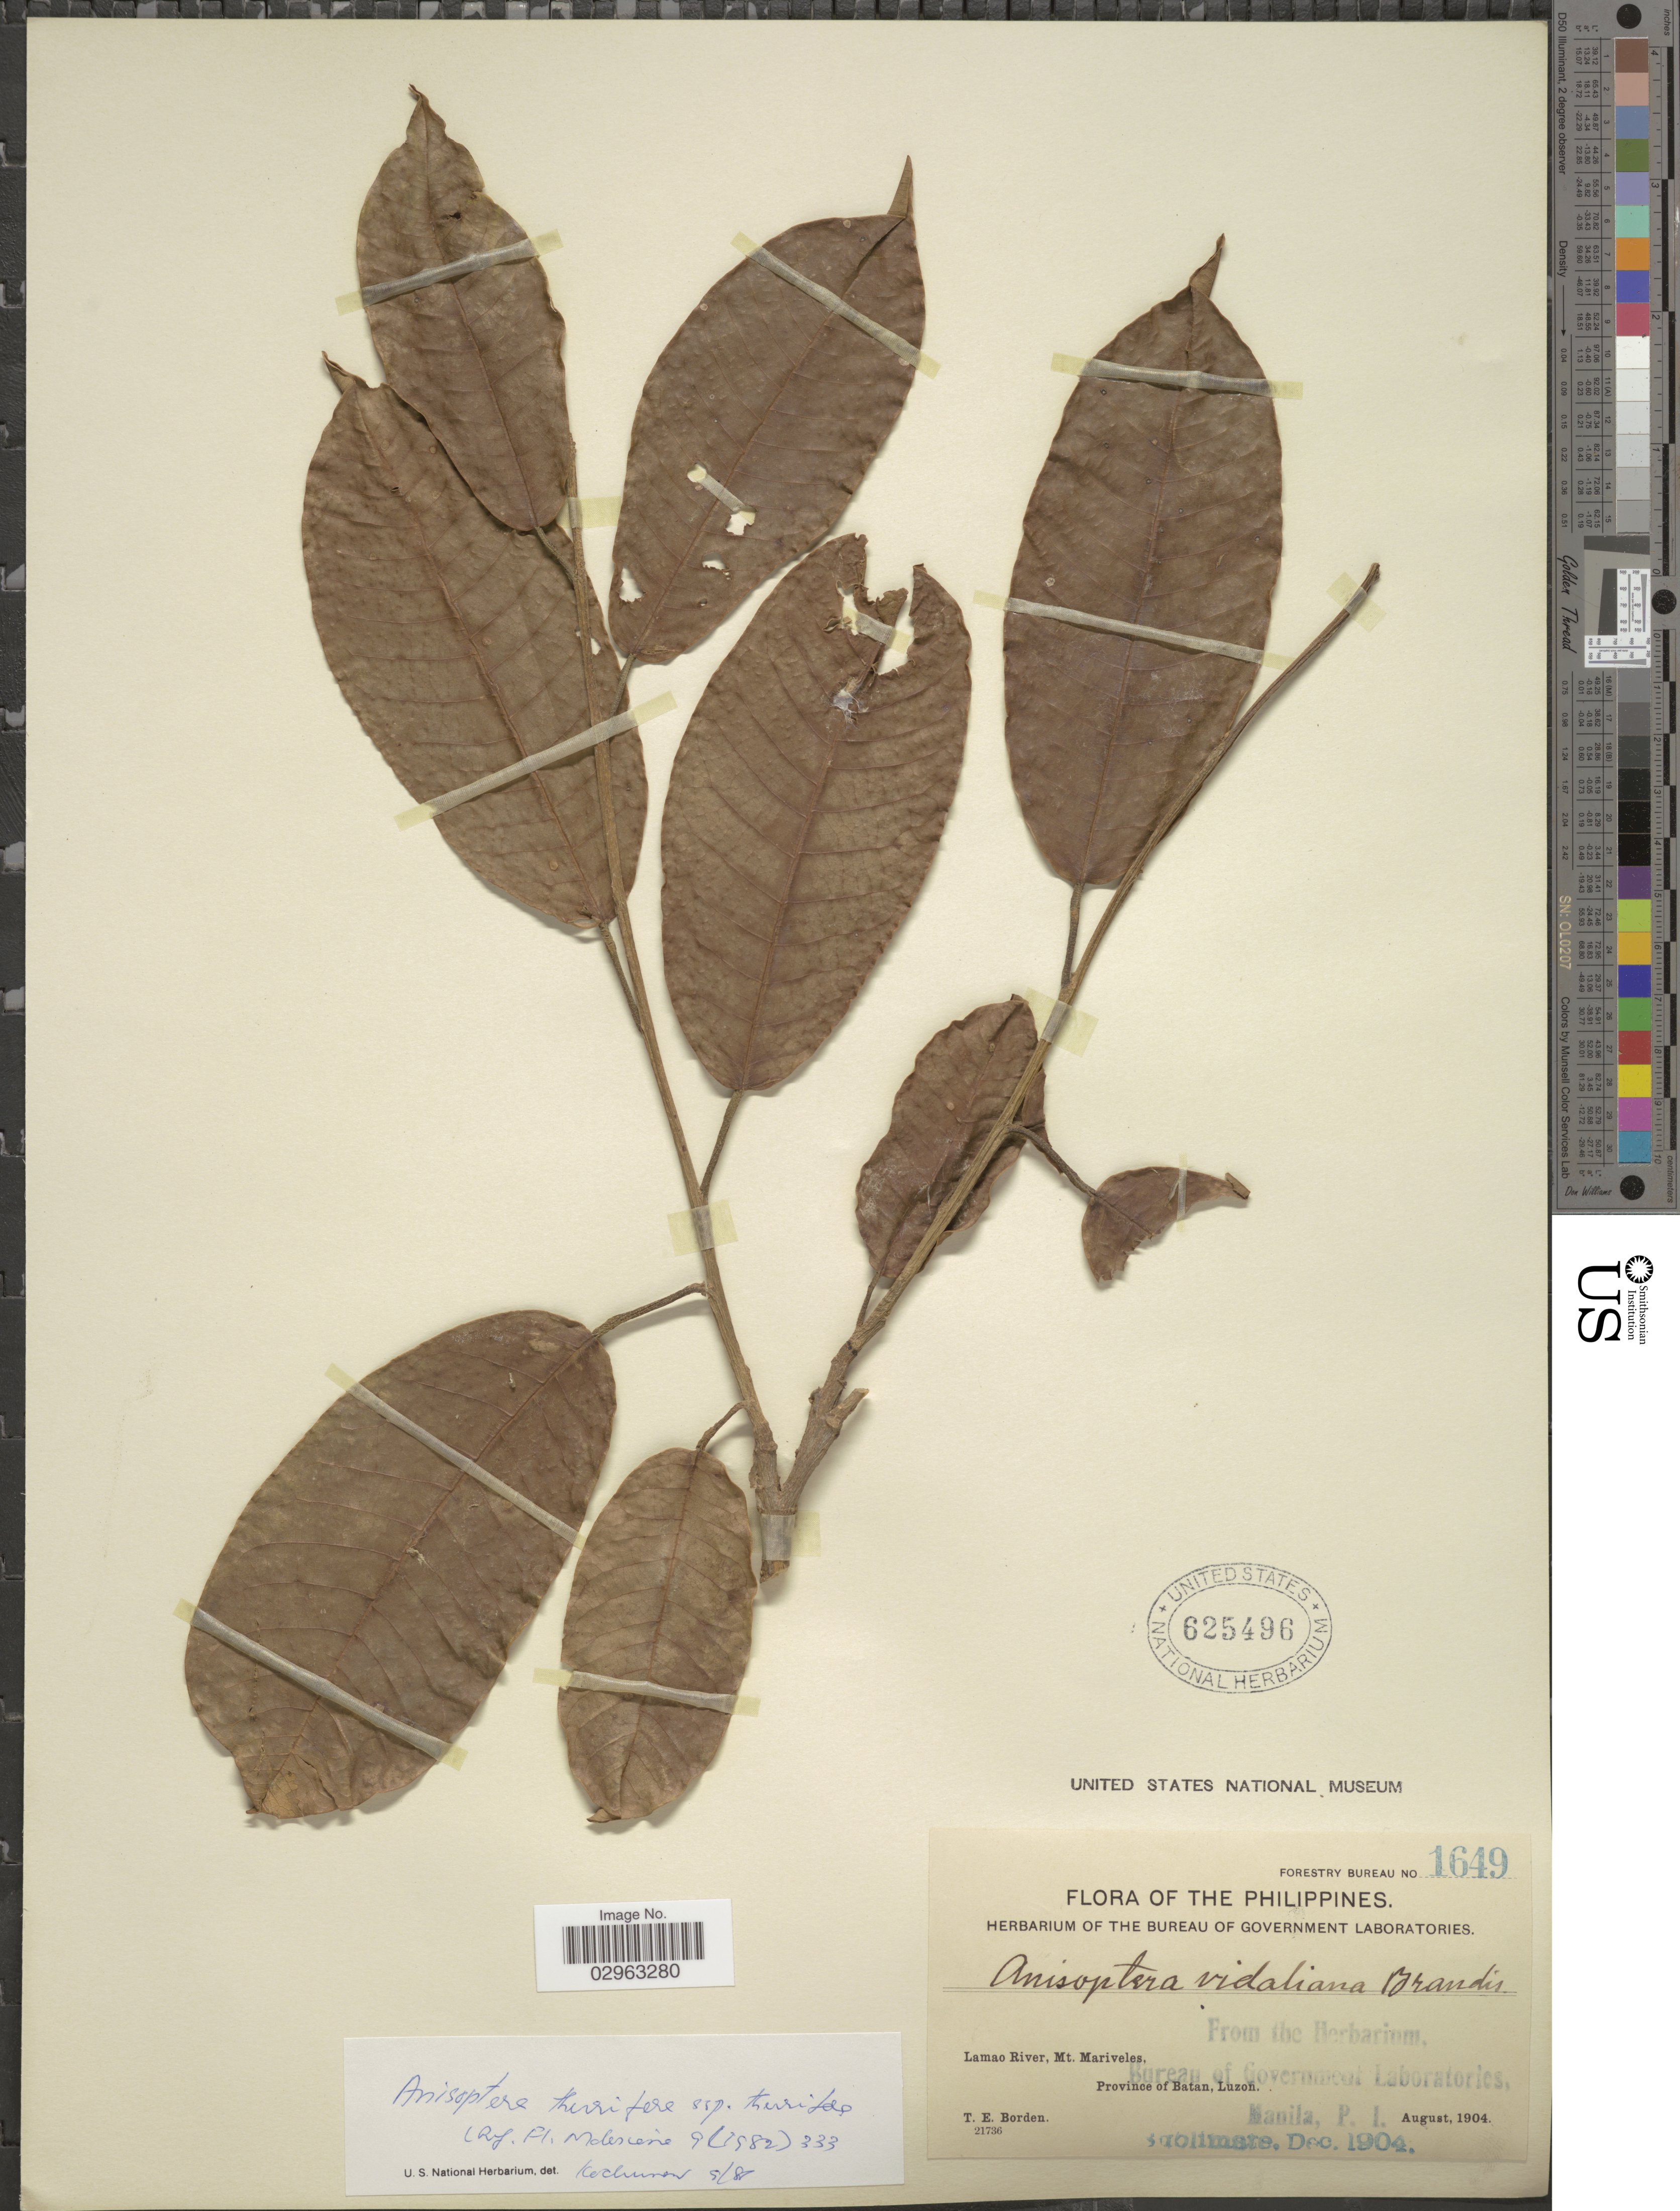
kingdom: Plantae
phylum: Tracheophyta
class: Magnoliopsida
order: Malvales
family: Dipterocarpaceae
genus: Anisoptera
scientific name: Anisoptera thurifera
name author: (Blanco) Blume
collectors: T. E. Borden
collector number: Forestry Bureau 1649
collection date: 1904-08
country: Philippines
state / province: Cagayan Valley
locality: Lamao River, Mt. Mariveles, Province of Batan, Luzon.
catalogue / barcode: US 625496